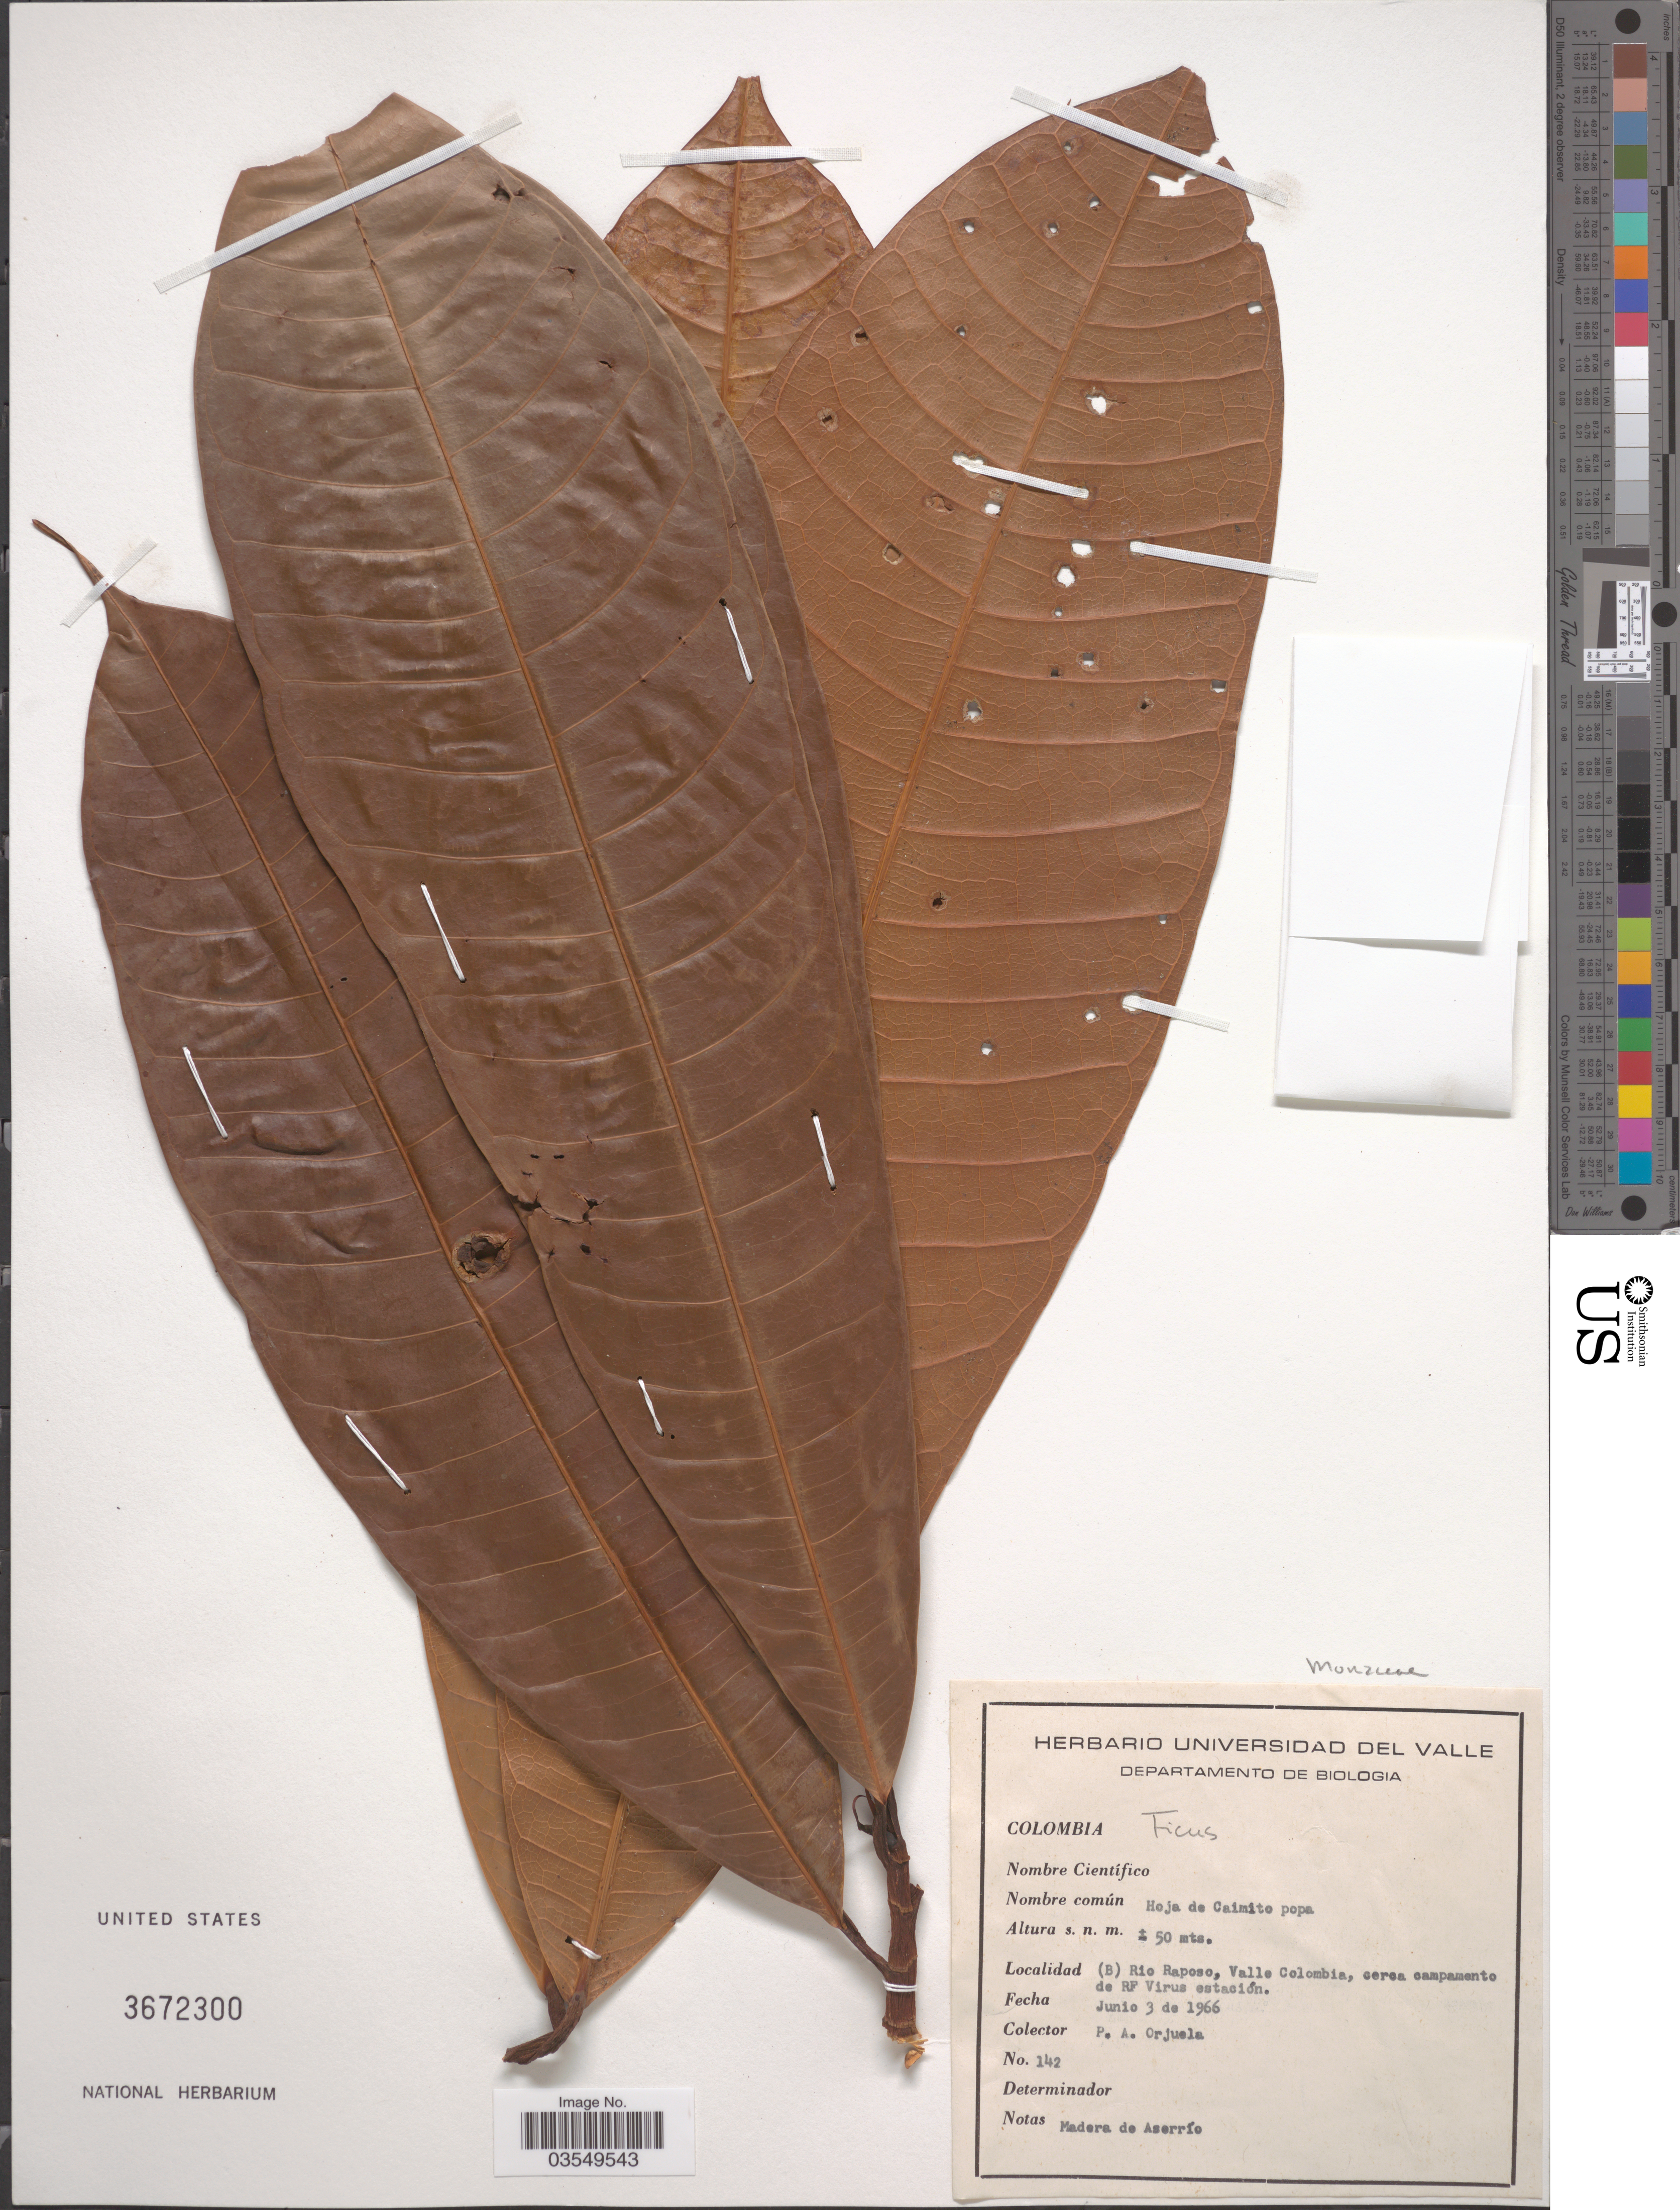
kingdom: Plantae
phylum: Tracheophyta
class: Magnoliopsida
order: Rosales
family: Moraceae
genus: Ficus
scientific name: Ficus sp.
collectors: P. A. Orjuela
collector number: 142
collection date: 1966-06-03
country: Colombia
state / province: Valle del Cauca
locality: (B) Rio Raposo, Valle Colombia, cerca campamento de RF Virus estación.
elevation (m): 50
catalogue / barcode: US 3672300